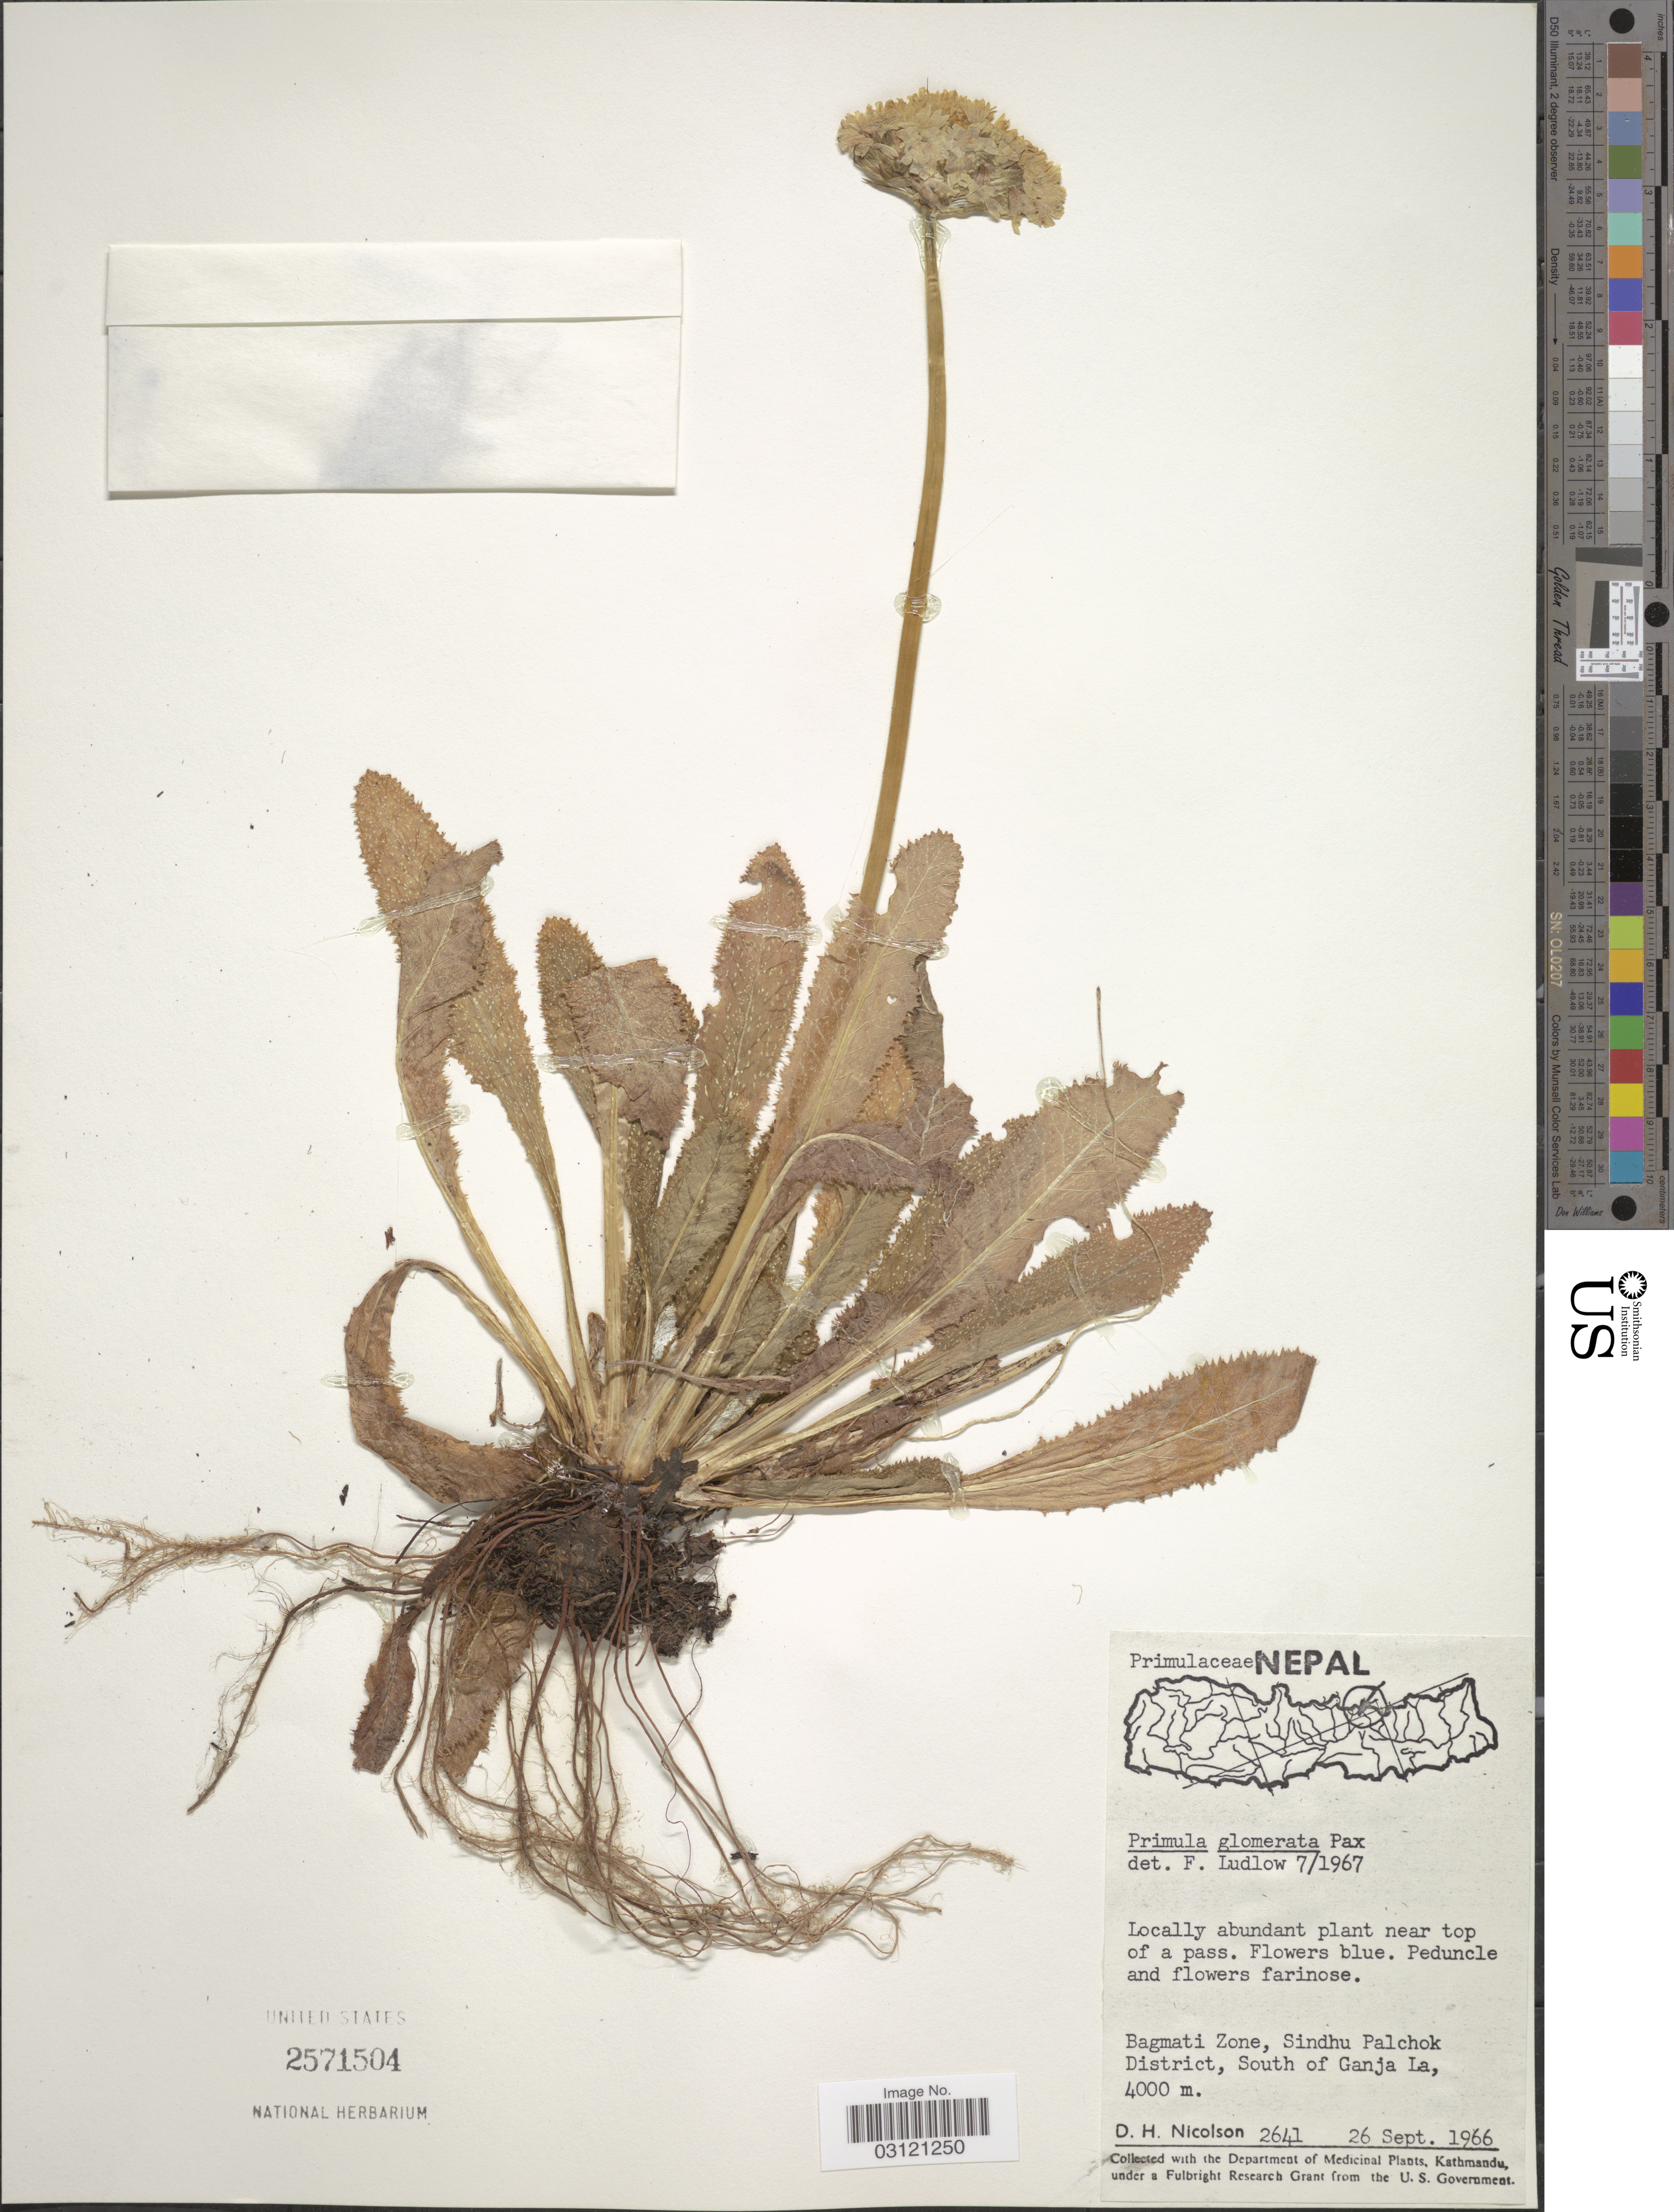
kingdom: Plantae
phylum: Tracheophyta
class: Magnoliopsida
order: Ericales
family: Primulaceae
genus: Primula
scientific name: Primula glomerata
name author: Pax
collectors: D. H. Nicolson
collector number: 2641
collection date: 1966-09-26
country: Nepal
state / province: Bagmati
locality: Bagmati Zone, Sindhu Palchok District, South of Ganja La.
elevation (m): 4000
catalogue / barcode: US 2571504